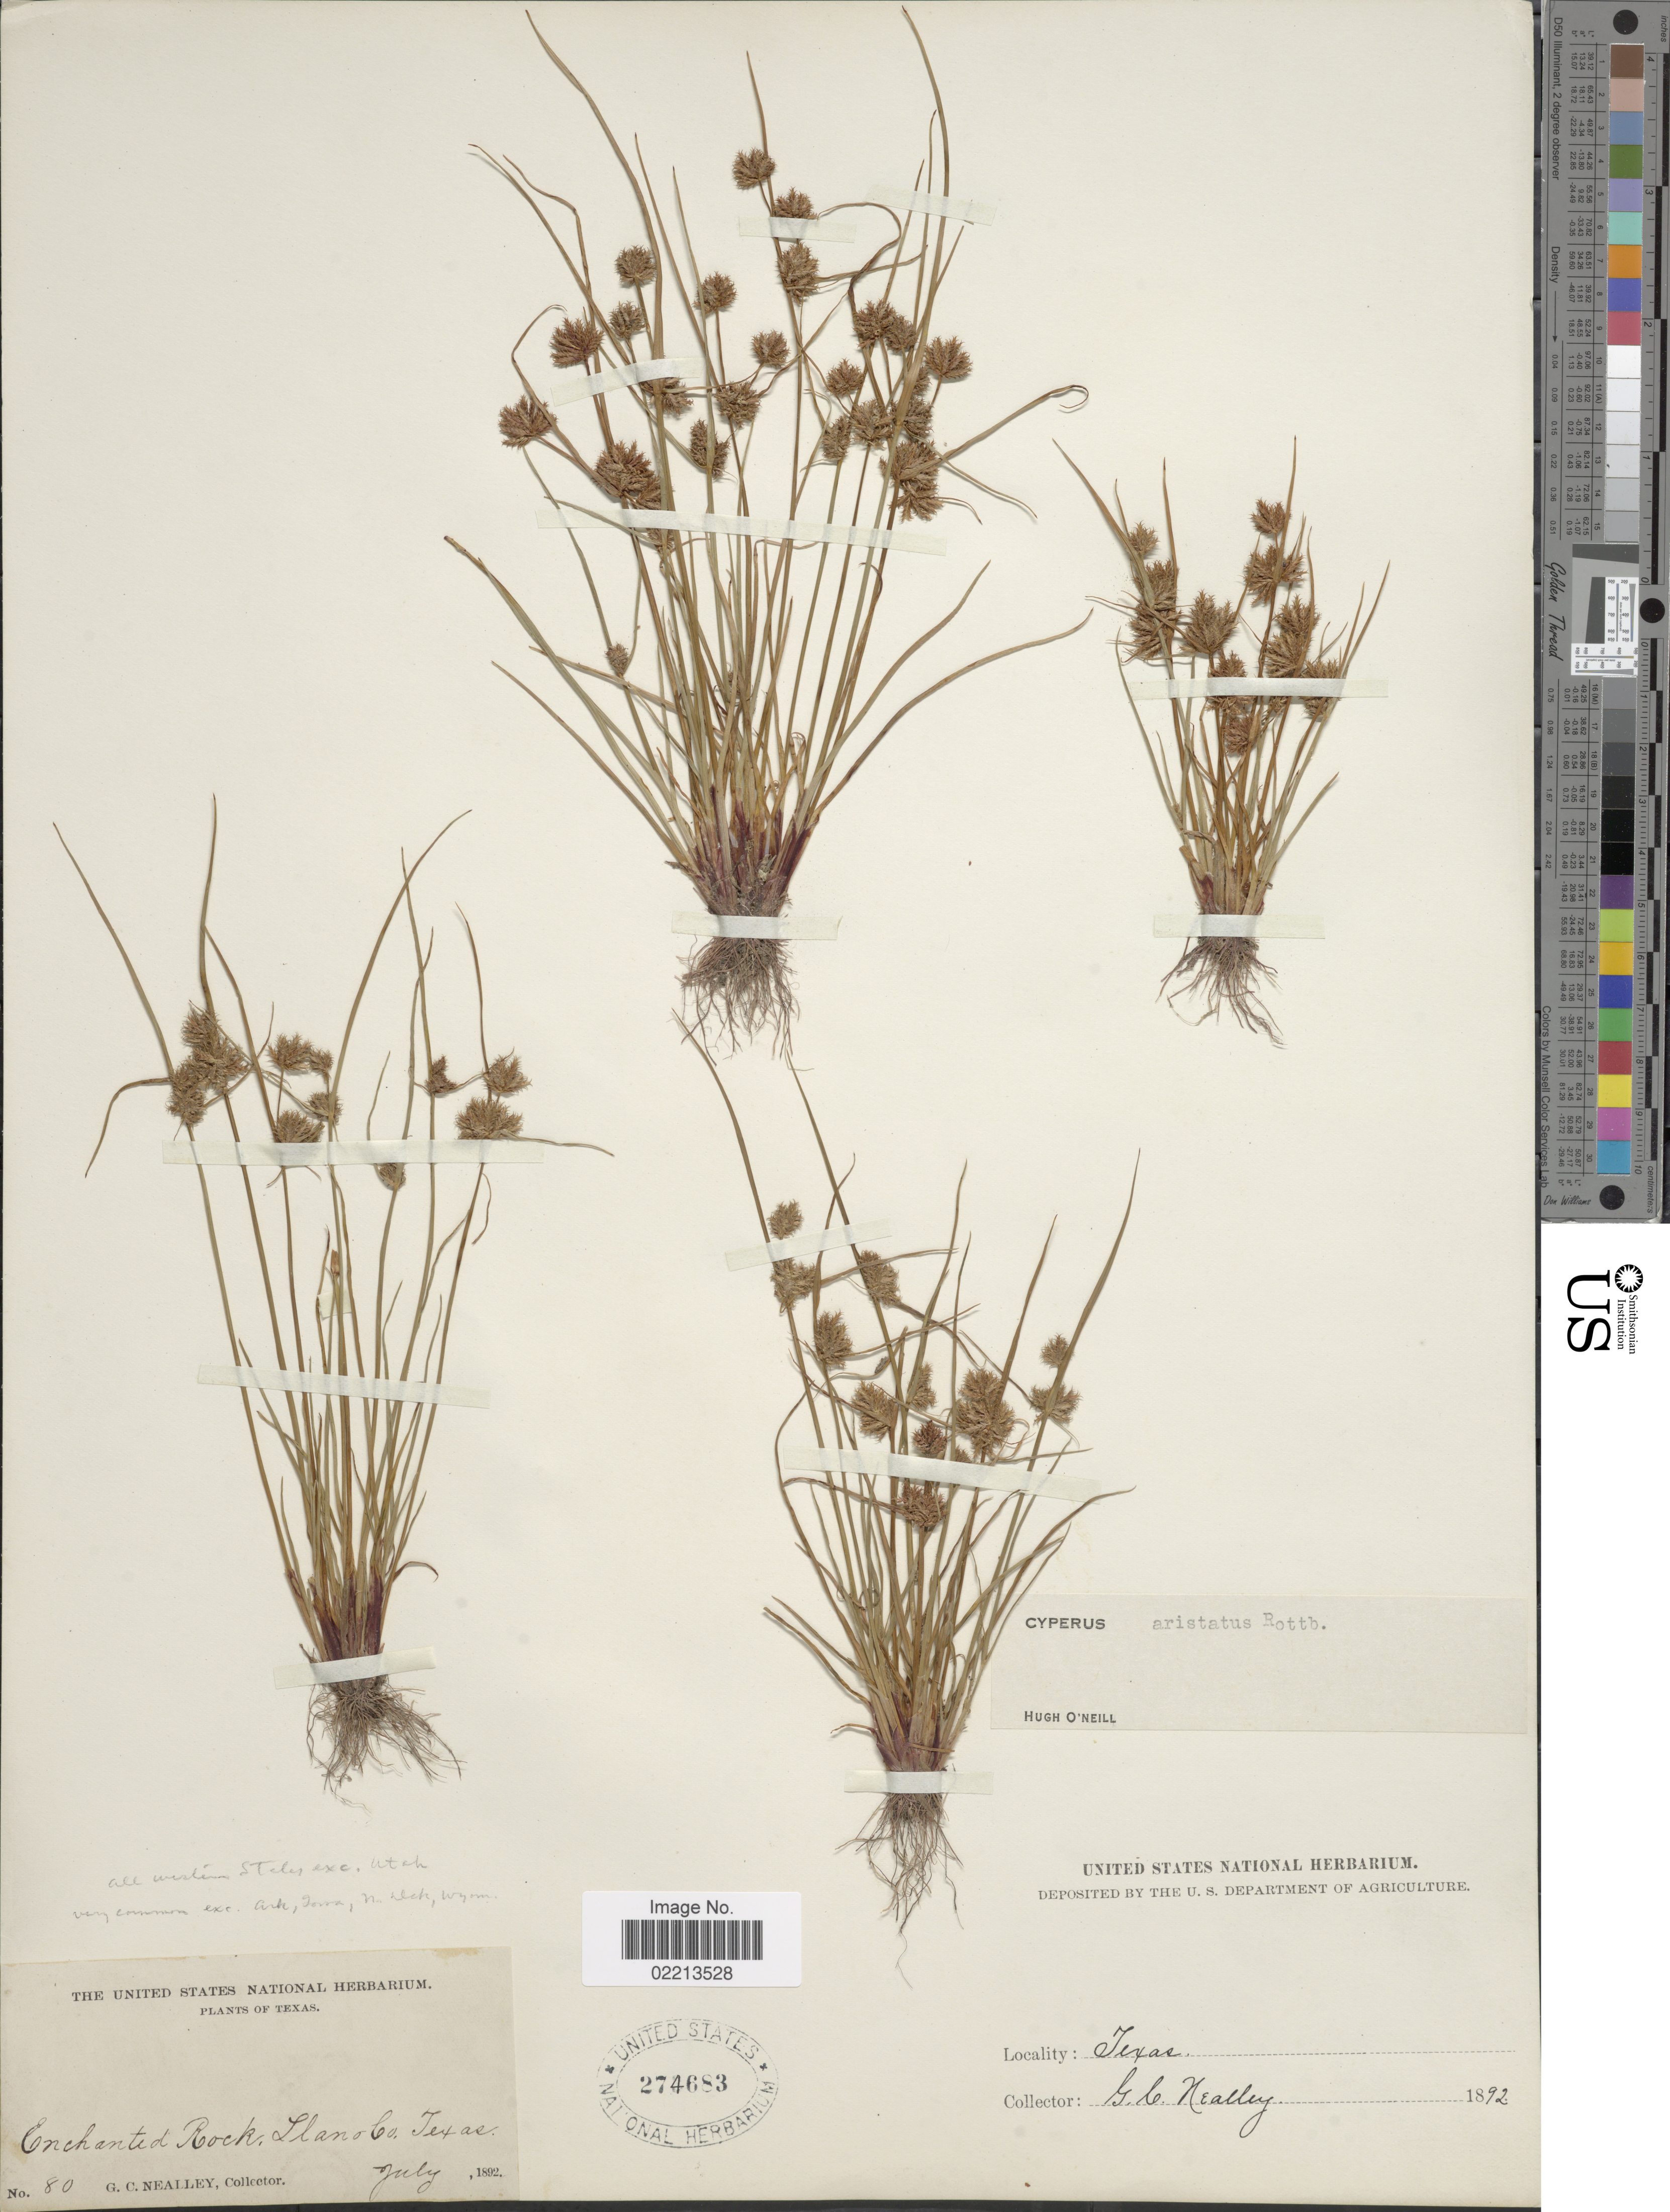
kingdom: Plantae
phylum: Tracheophyta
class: Liliopsida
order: Poales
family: Cyperaceae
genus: Cyperus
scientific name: Cyperus squarrosus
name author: L.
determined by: Strong, Mark T., (BOT), Smithsonian Institution - National Museum of Natural History (UNITED STATES)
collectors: G. C. Nealley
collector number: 80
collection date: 1892-07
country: United States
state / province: Texas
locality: Enchanted Rock, Llano Co.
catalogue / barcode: US 274683